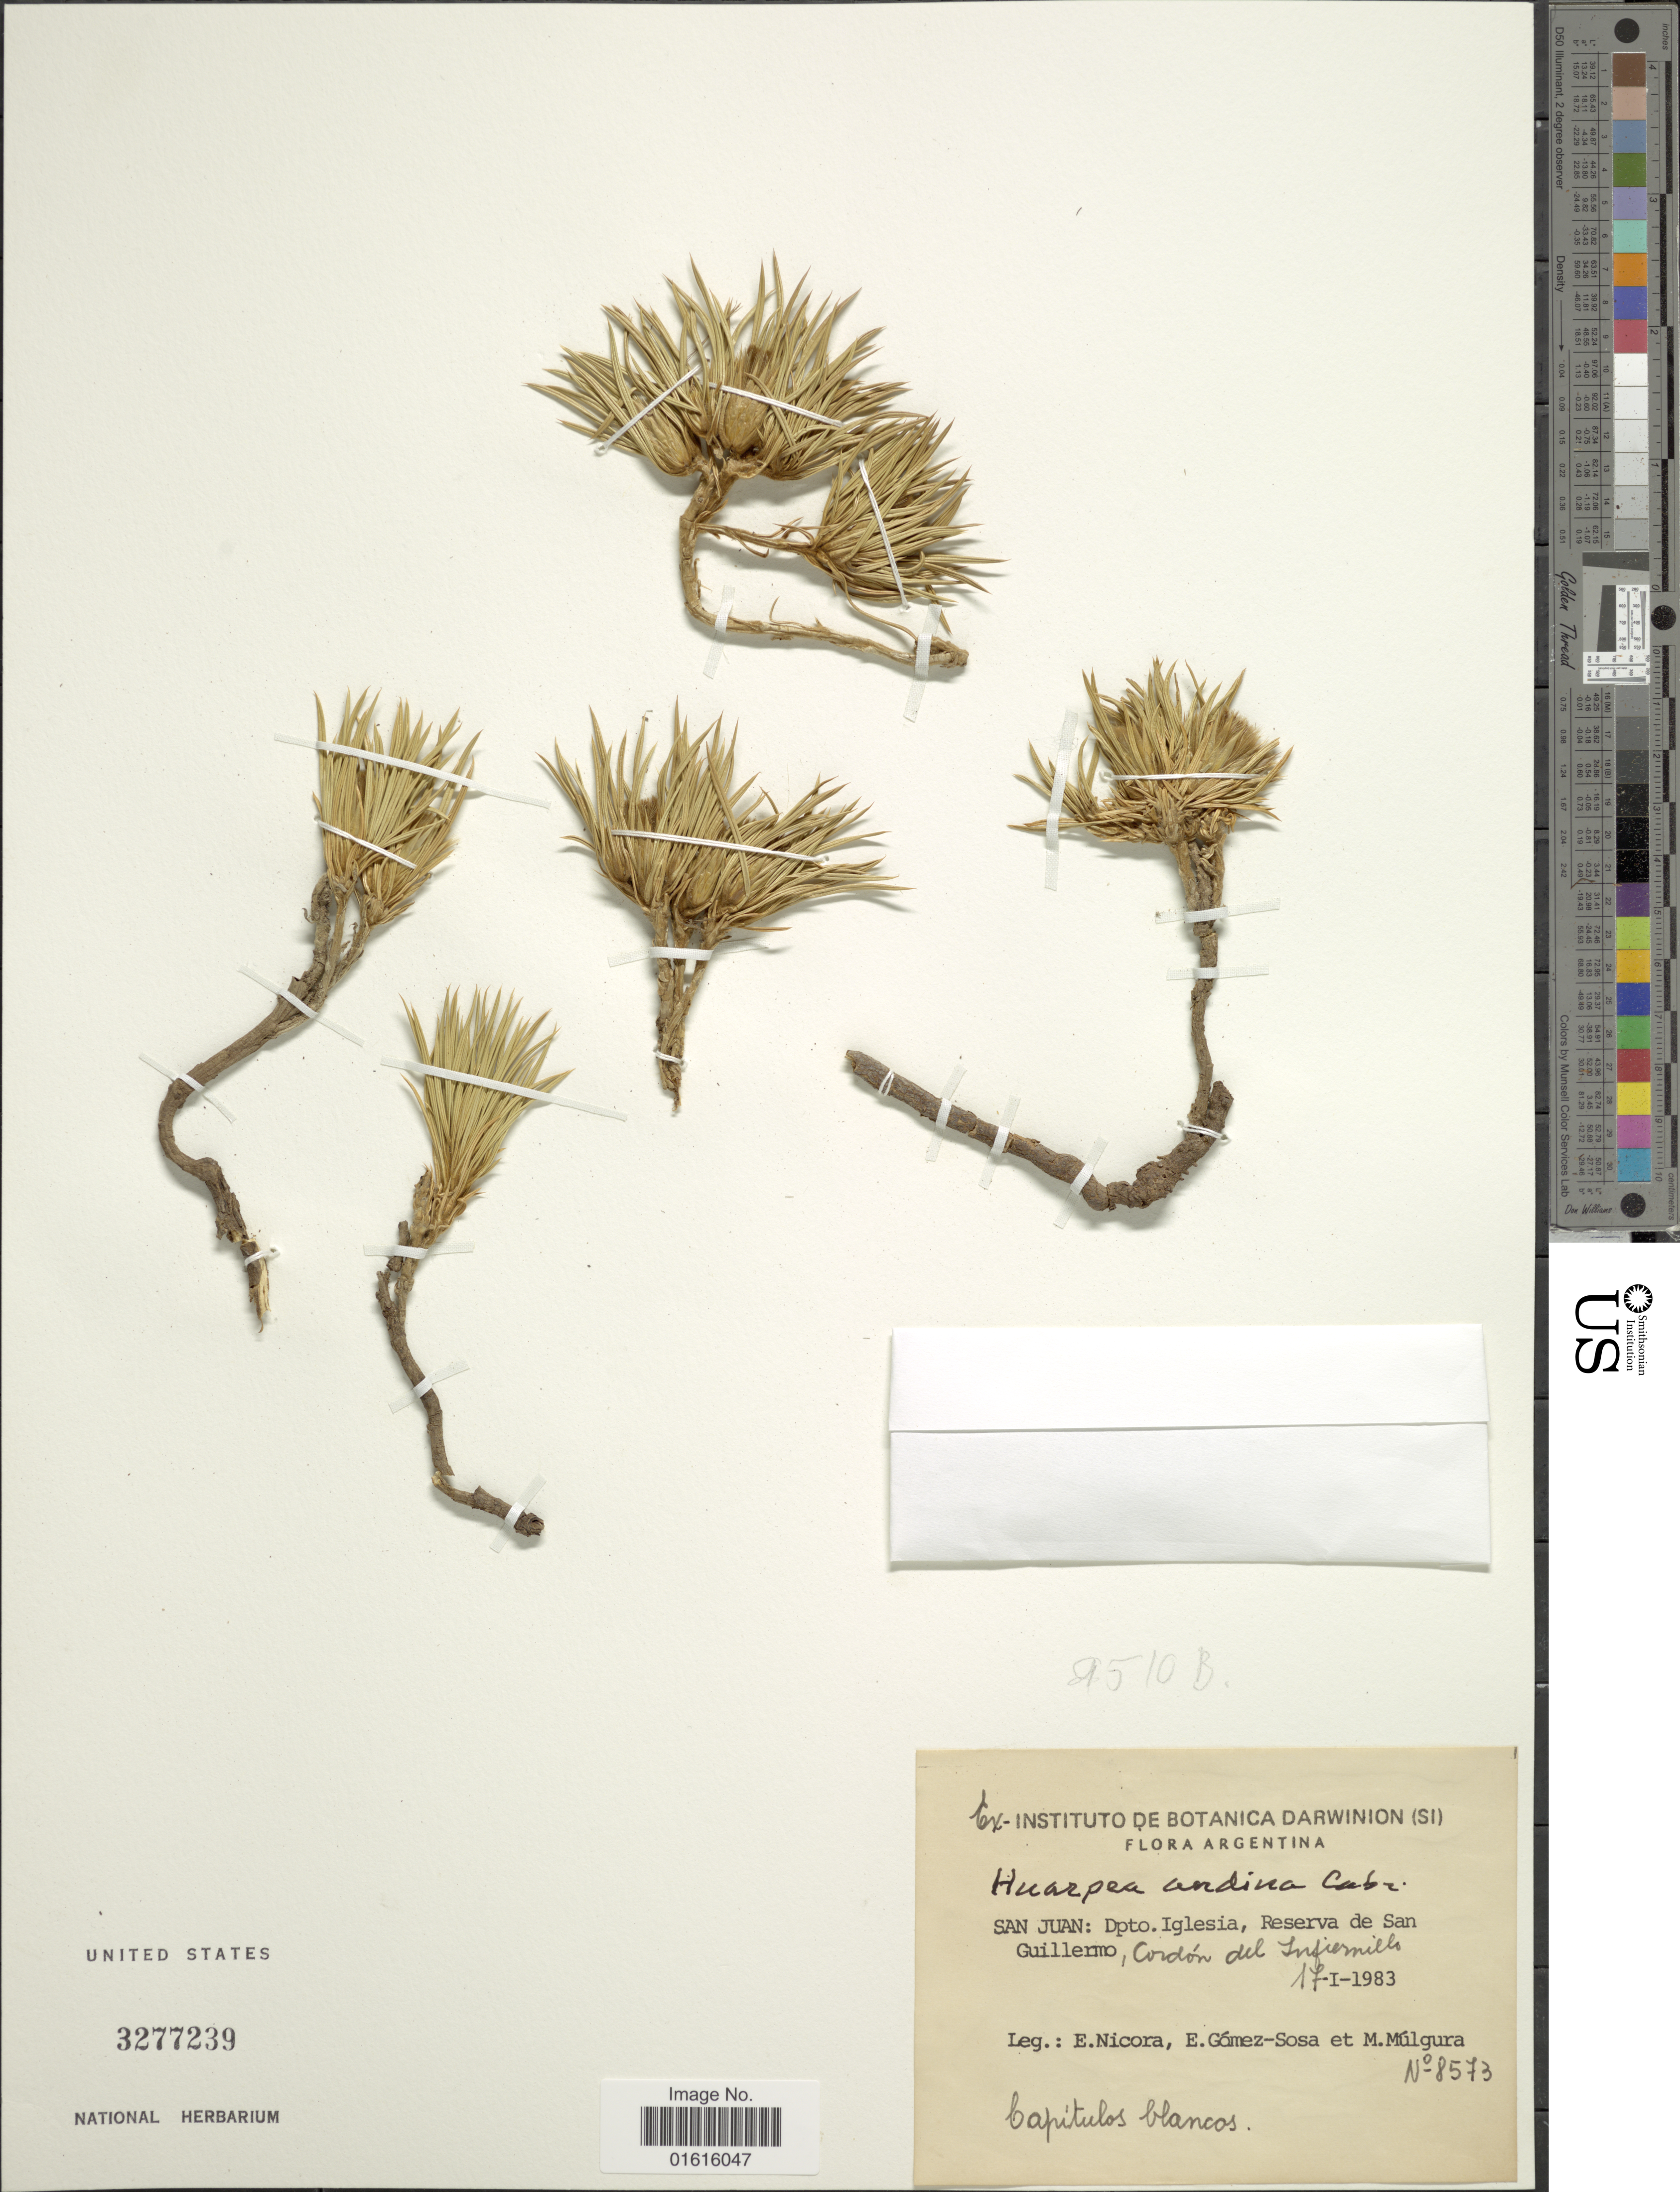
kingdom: Plantae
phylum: Tracheophyta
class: Magnoliopsida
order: Asterales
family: Asteraceae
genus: Huarpea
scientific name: Huarpea andina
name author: Cabrera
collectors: E. Nicora, E. V. Gómez-Sosa & M. Múlgura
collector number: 8573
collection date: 1983-01-17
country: Argentina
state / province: San Juan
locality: Dpto. Iglesia, Reserva de San Guillermo, Cordon del Infiernillo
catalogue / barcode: US 3277239